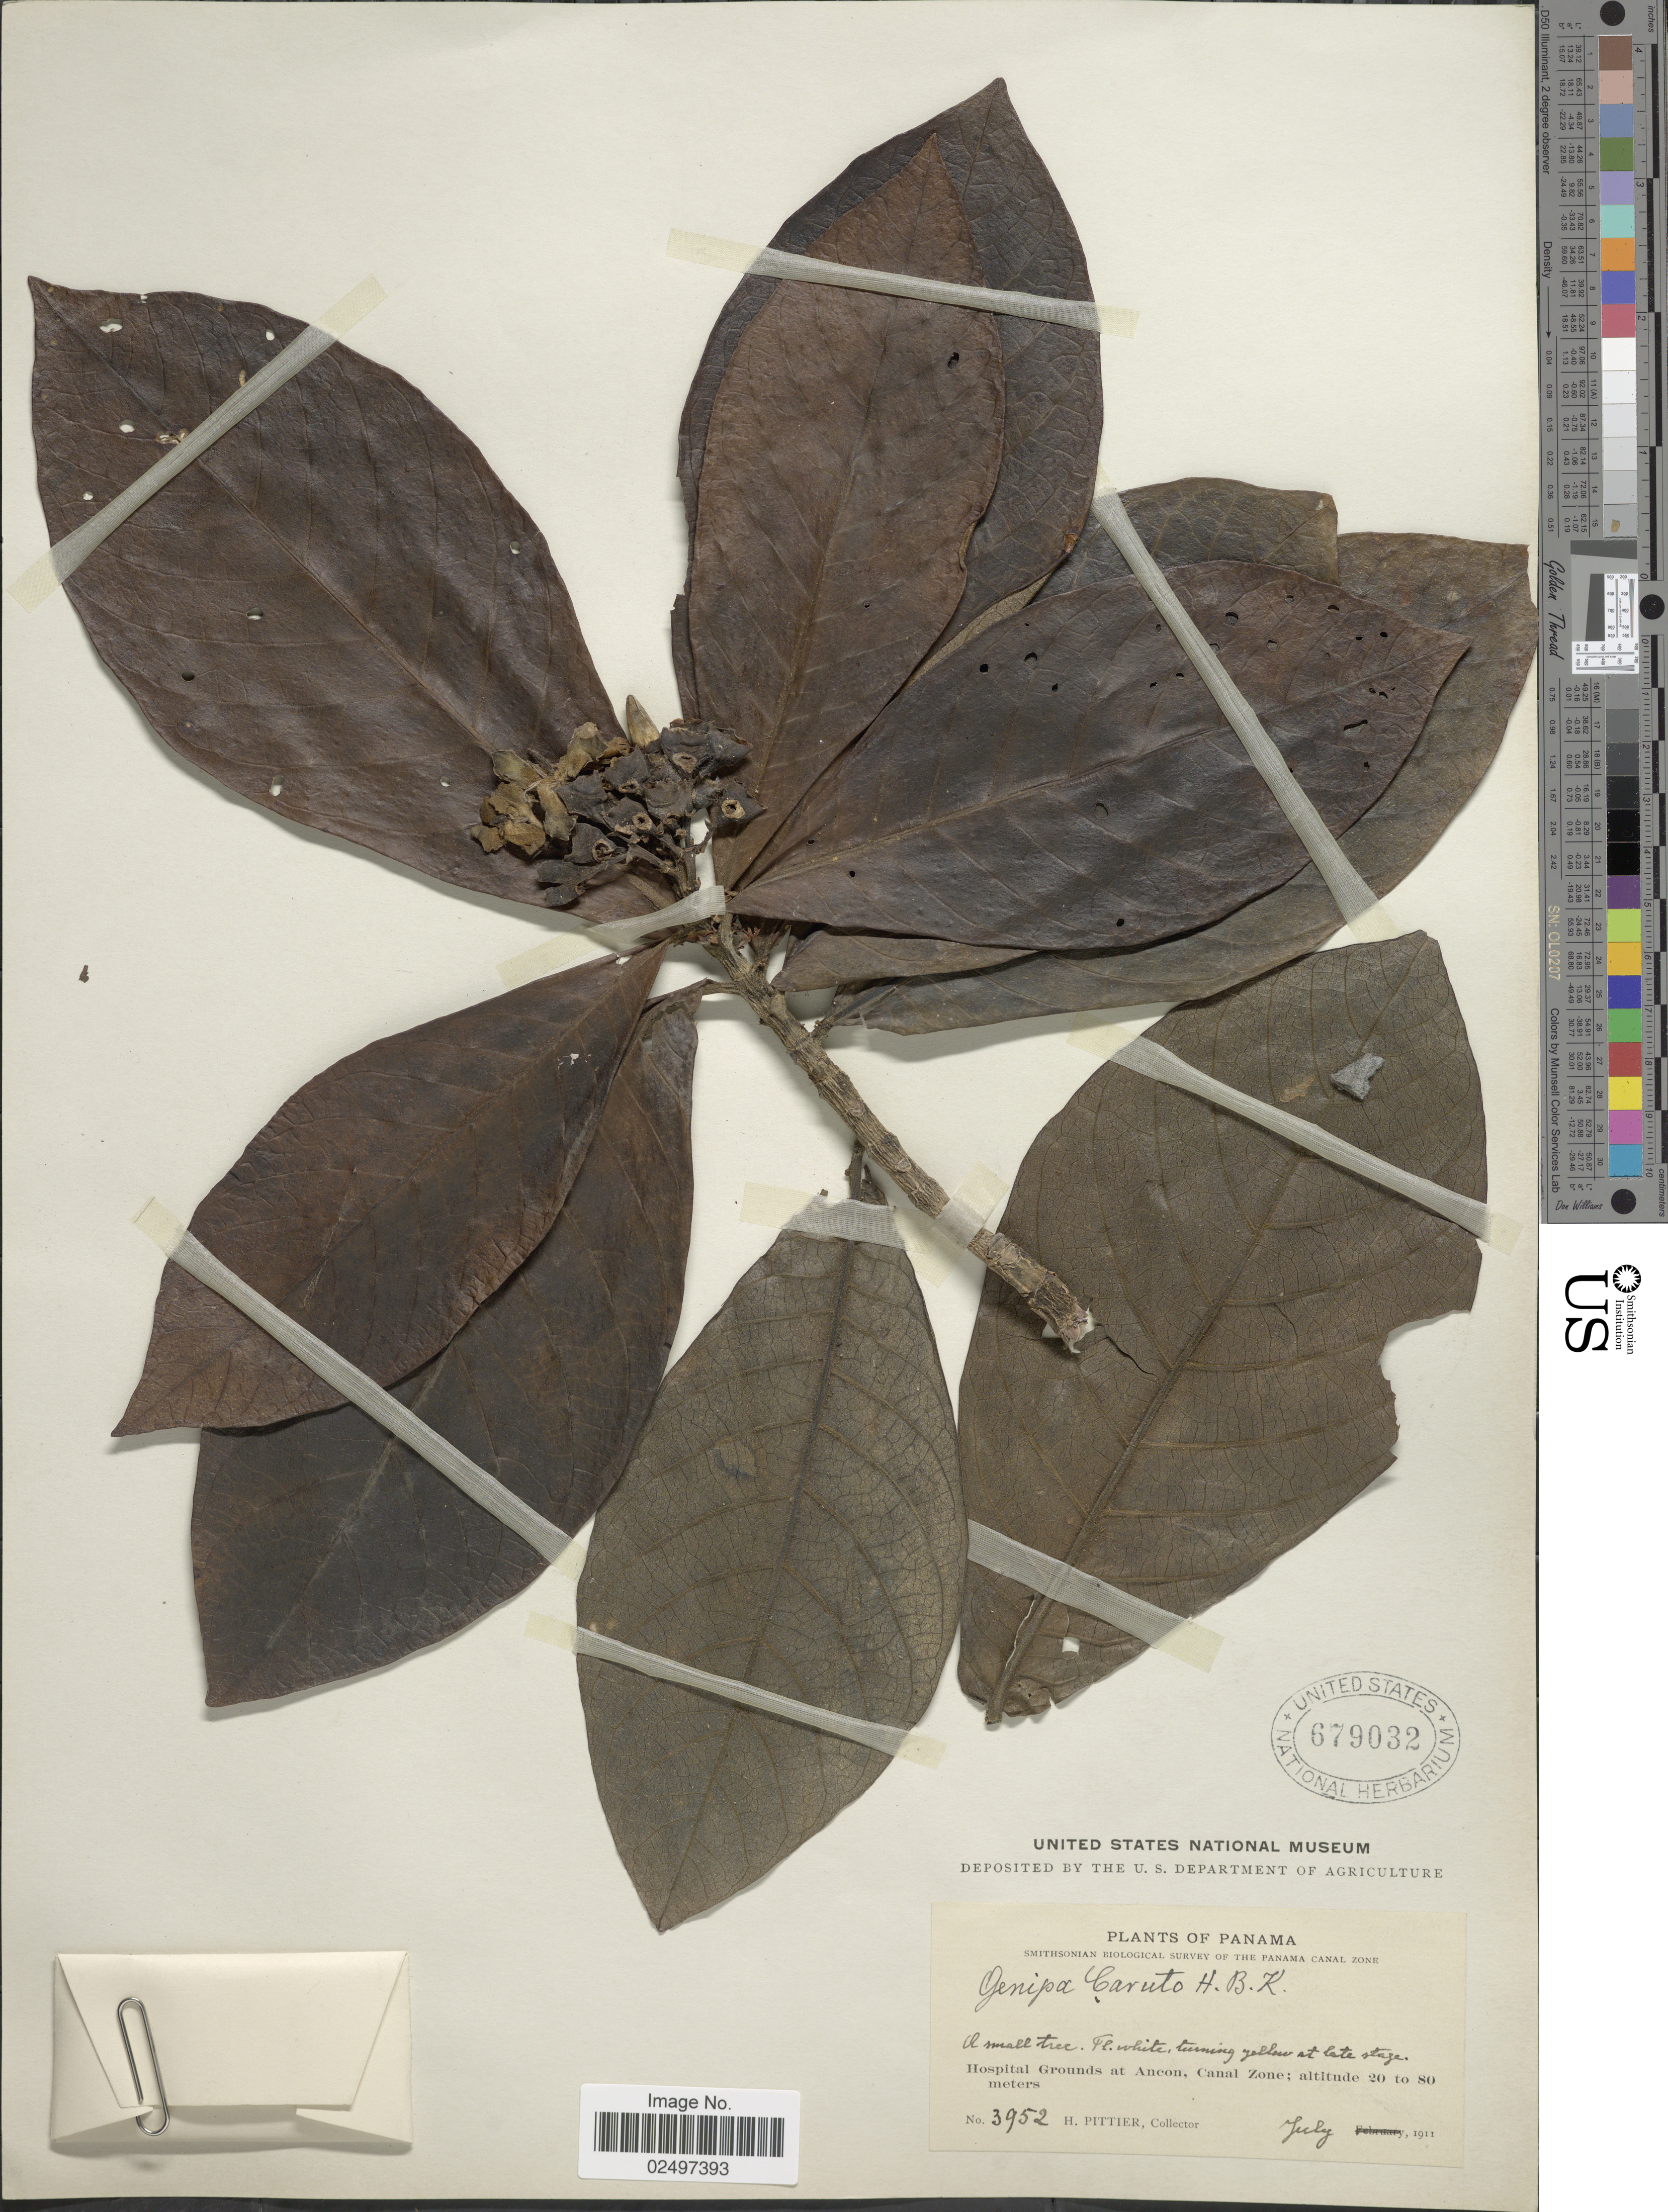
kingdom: Plantae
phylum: Tracheophyta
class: Magnoliopsida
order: Gentianales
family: Rubiaceae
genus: Genipa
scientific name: Genipa americana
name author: L.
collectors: H. F. Pittier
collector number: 3952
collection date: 1911-07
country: Panama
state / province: Colón / Panamá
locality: Hospital Grounds at Ancon, Canal Zone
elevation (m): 20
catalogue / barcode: US 679032